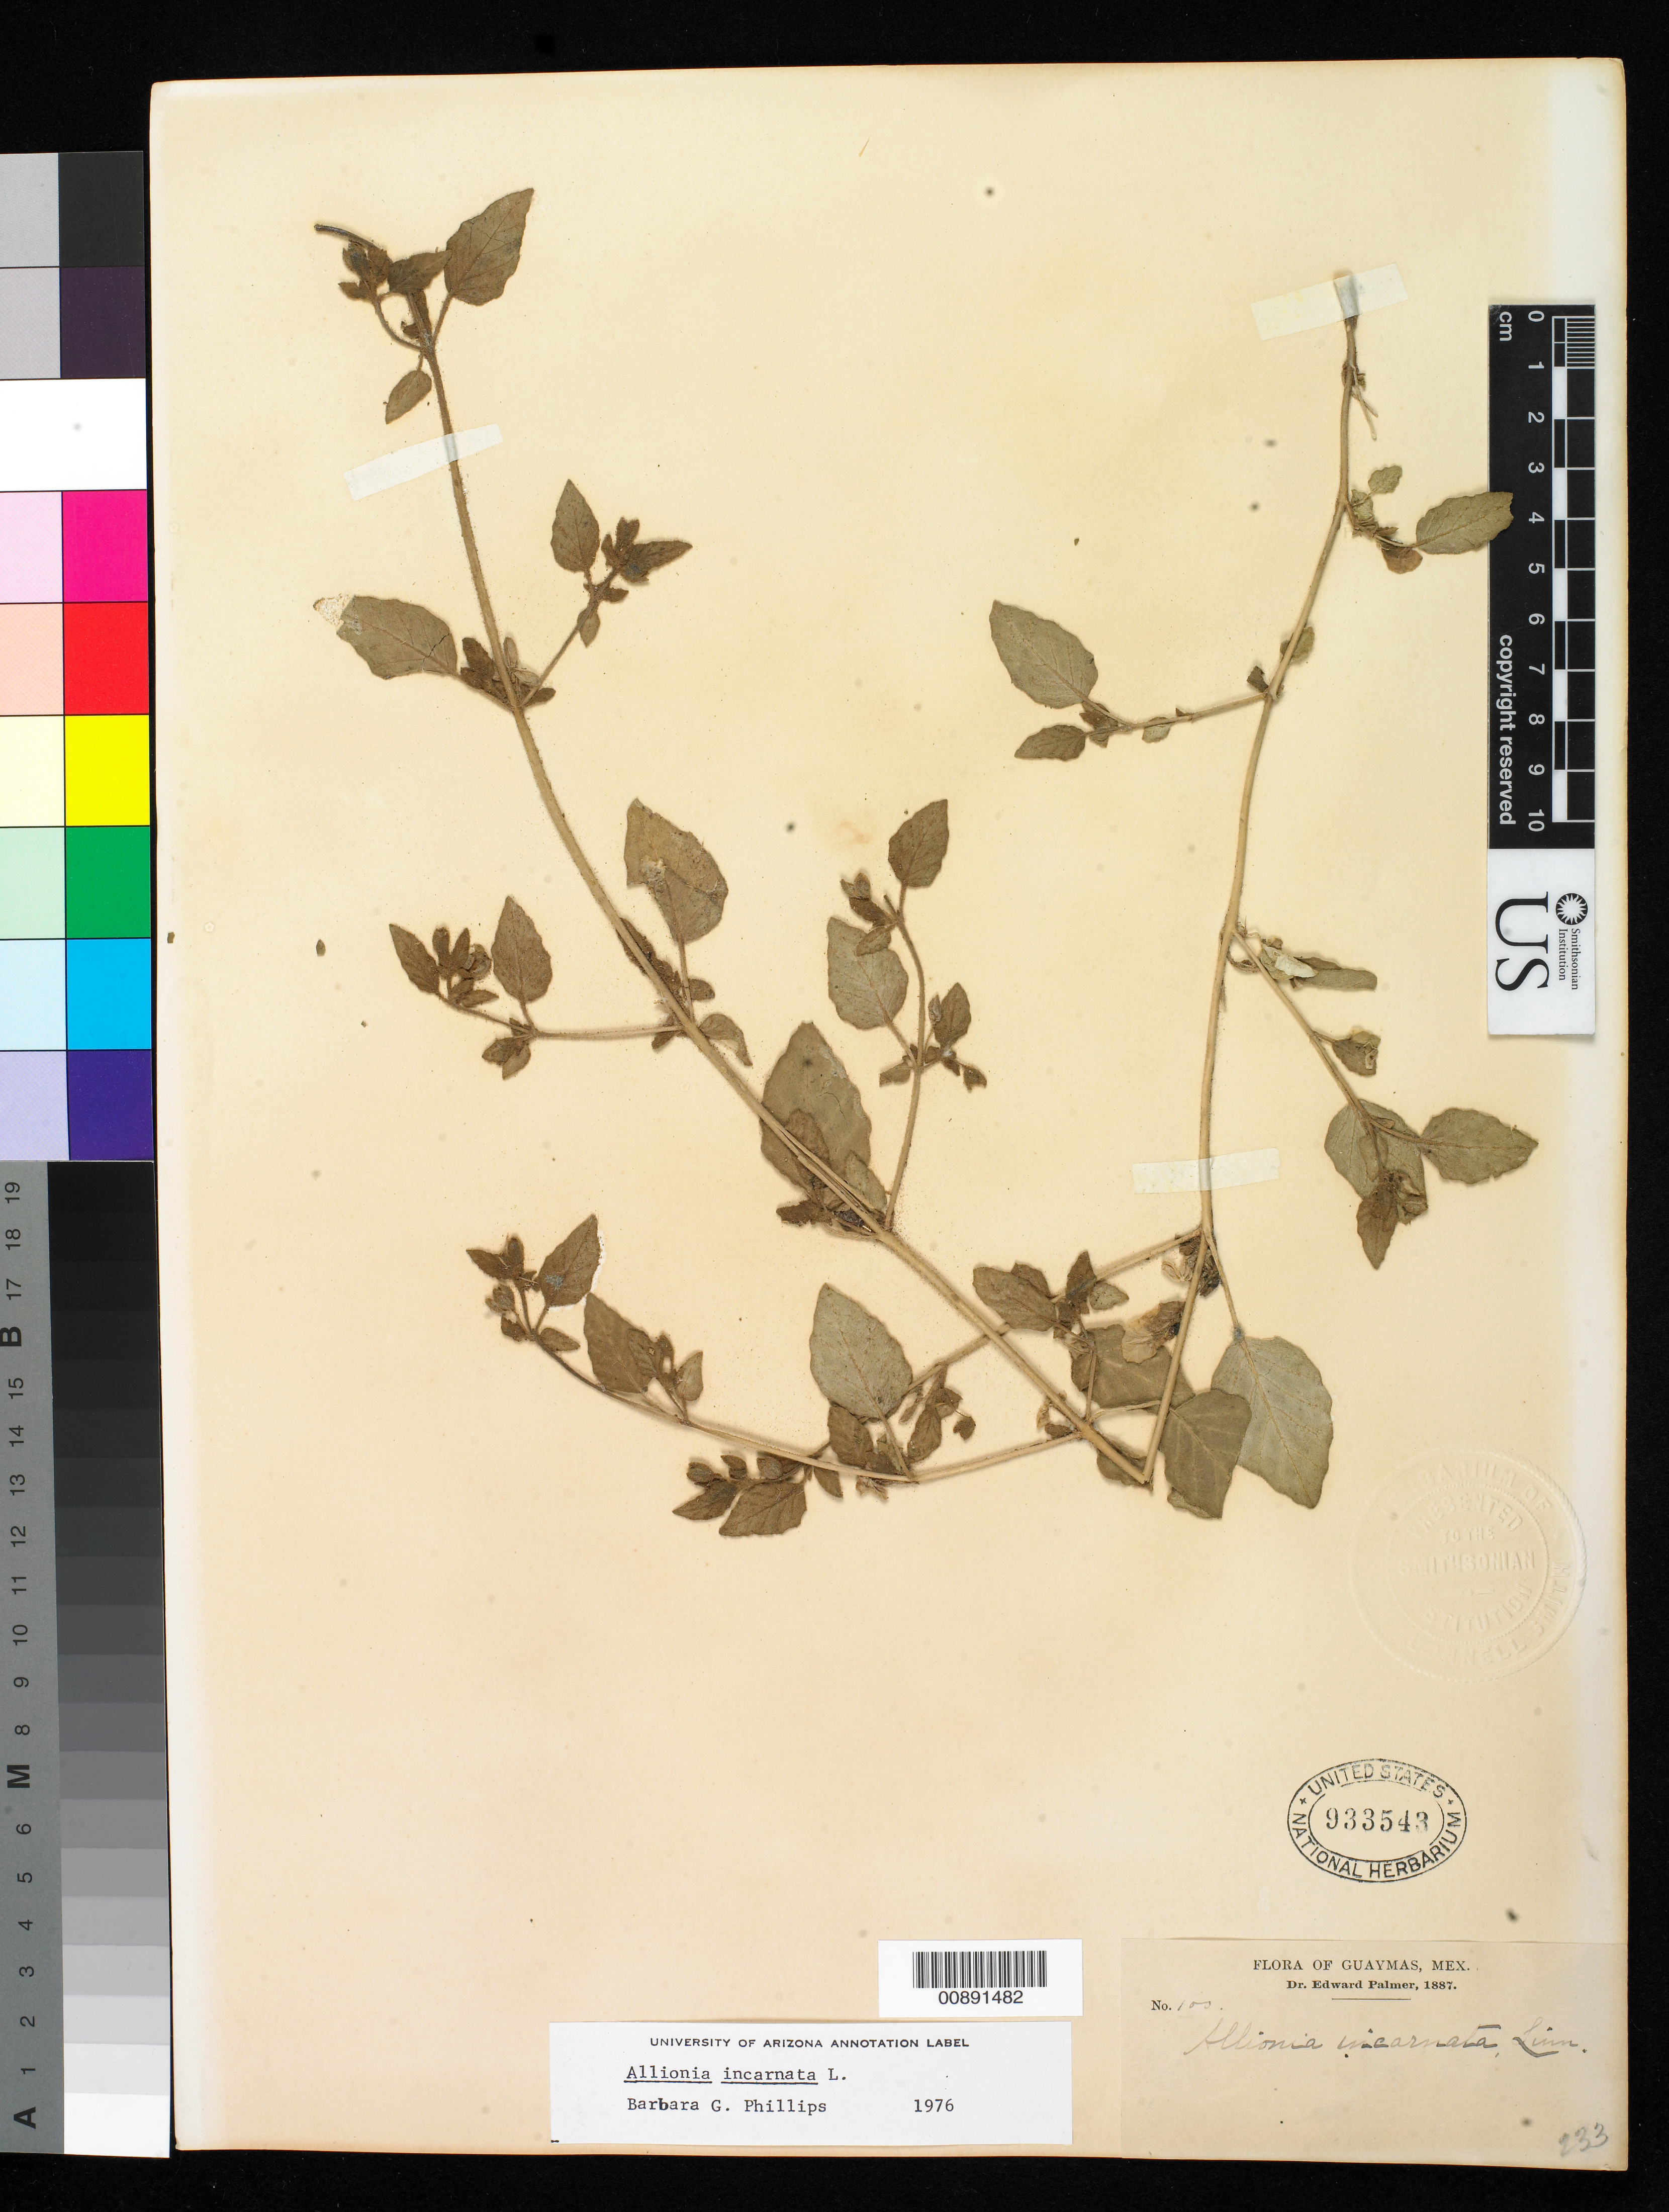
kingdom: Plantae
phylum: Tracheophyta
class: Magnoliopsida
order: Caryophyllales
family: Nyctaginaceae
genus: Allionia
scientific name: Allionia incarnata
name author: L.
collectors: E. Palmer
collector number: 100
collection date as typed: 1887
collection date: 1887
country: Mexico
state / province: Sonora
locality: Guaymas, Sonora.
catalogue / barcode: US 933543